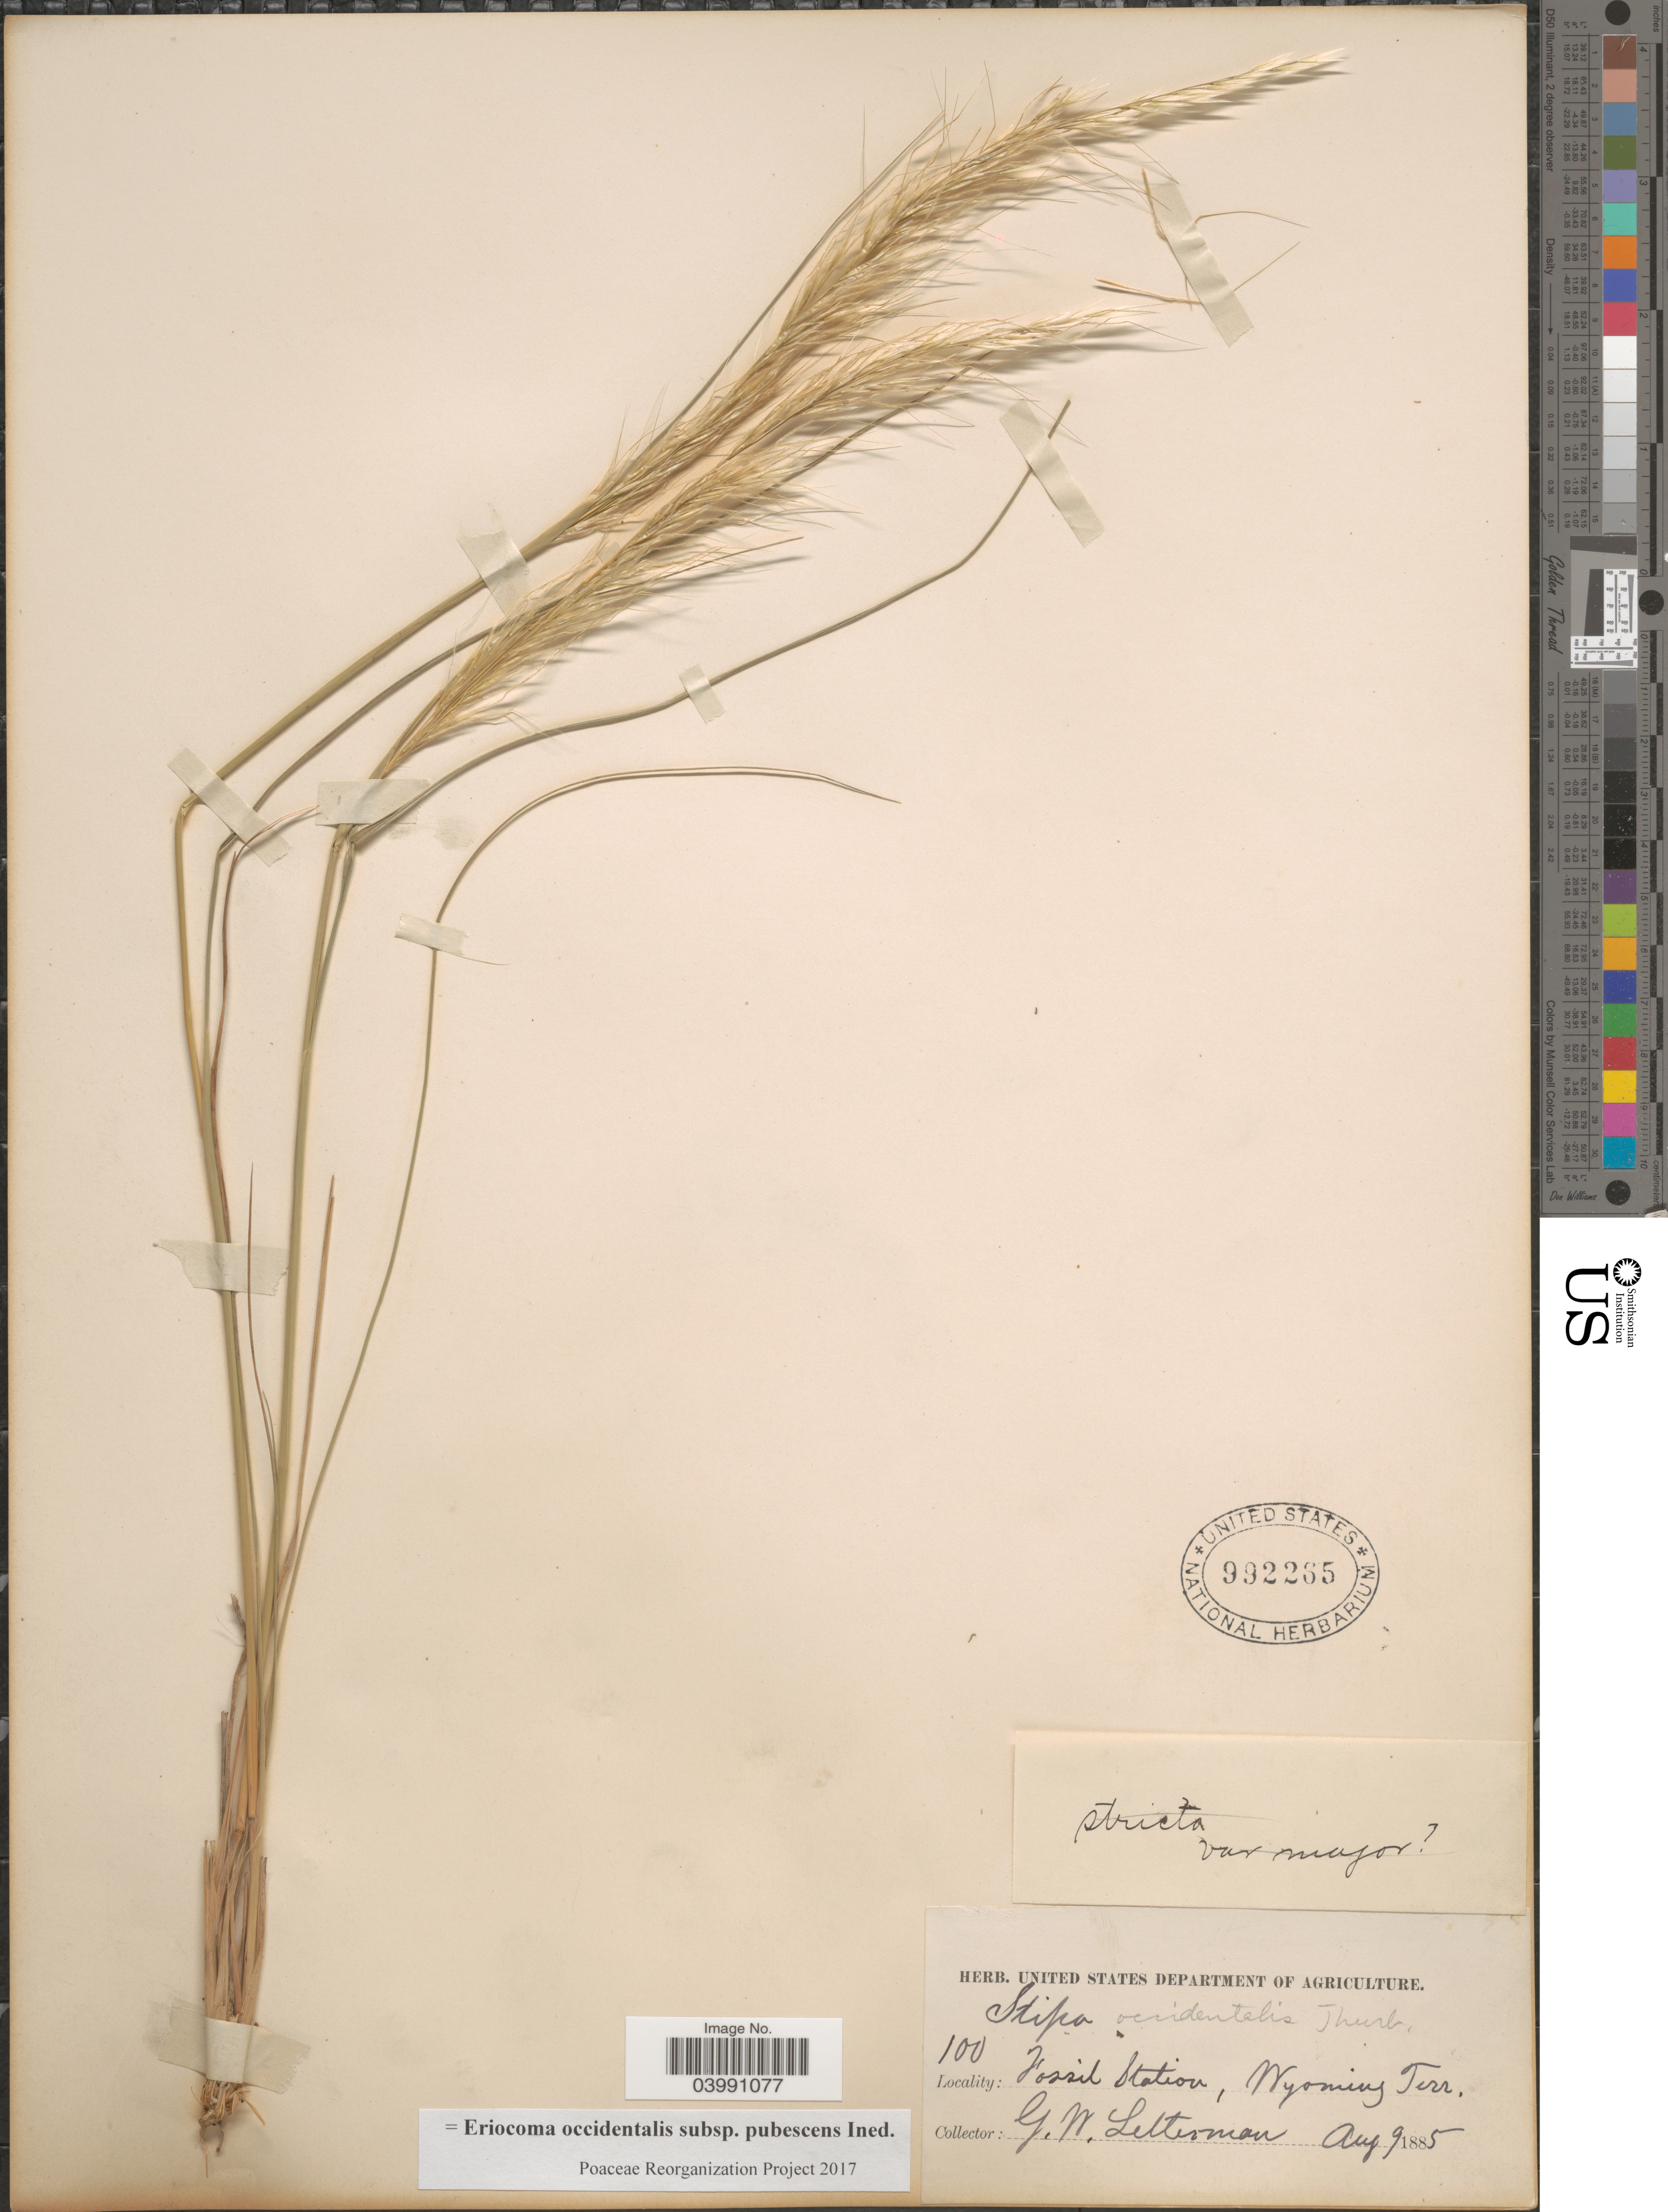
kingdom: Plantae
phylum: Tracheophyta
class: Liliopsida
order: Poales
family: Poaceae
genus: Eriocoma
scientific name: Eriocoma occidentalis subsp. pubescens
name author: (Vasey) Romasch.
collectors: G. W. Letterman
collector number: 100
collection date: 1885-08-09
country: United States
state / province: Wyoming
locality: Fossil Station, Wyoming Terr.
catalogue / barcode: US 992265